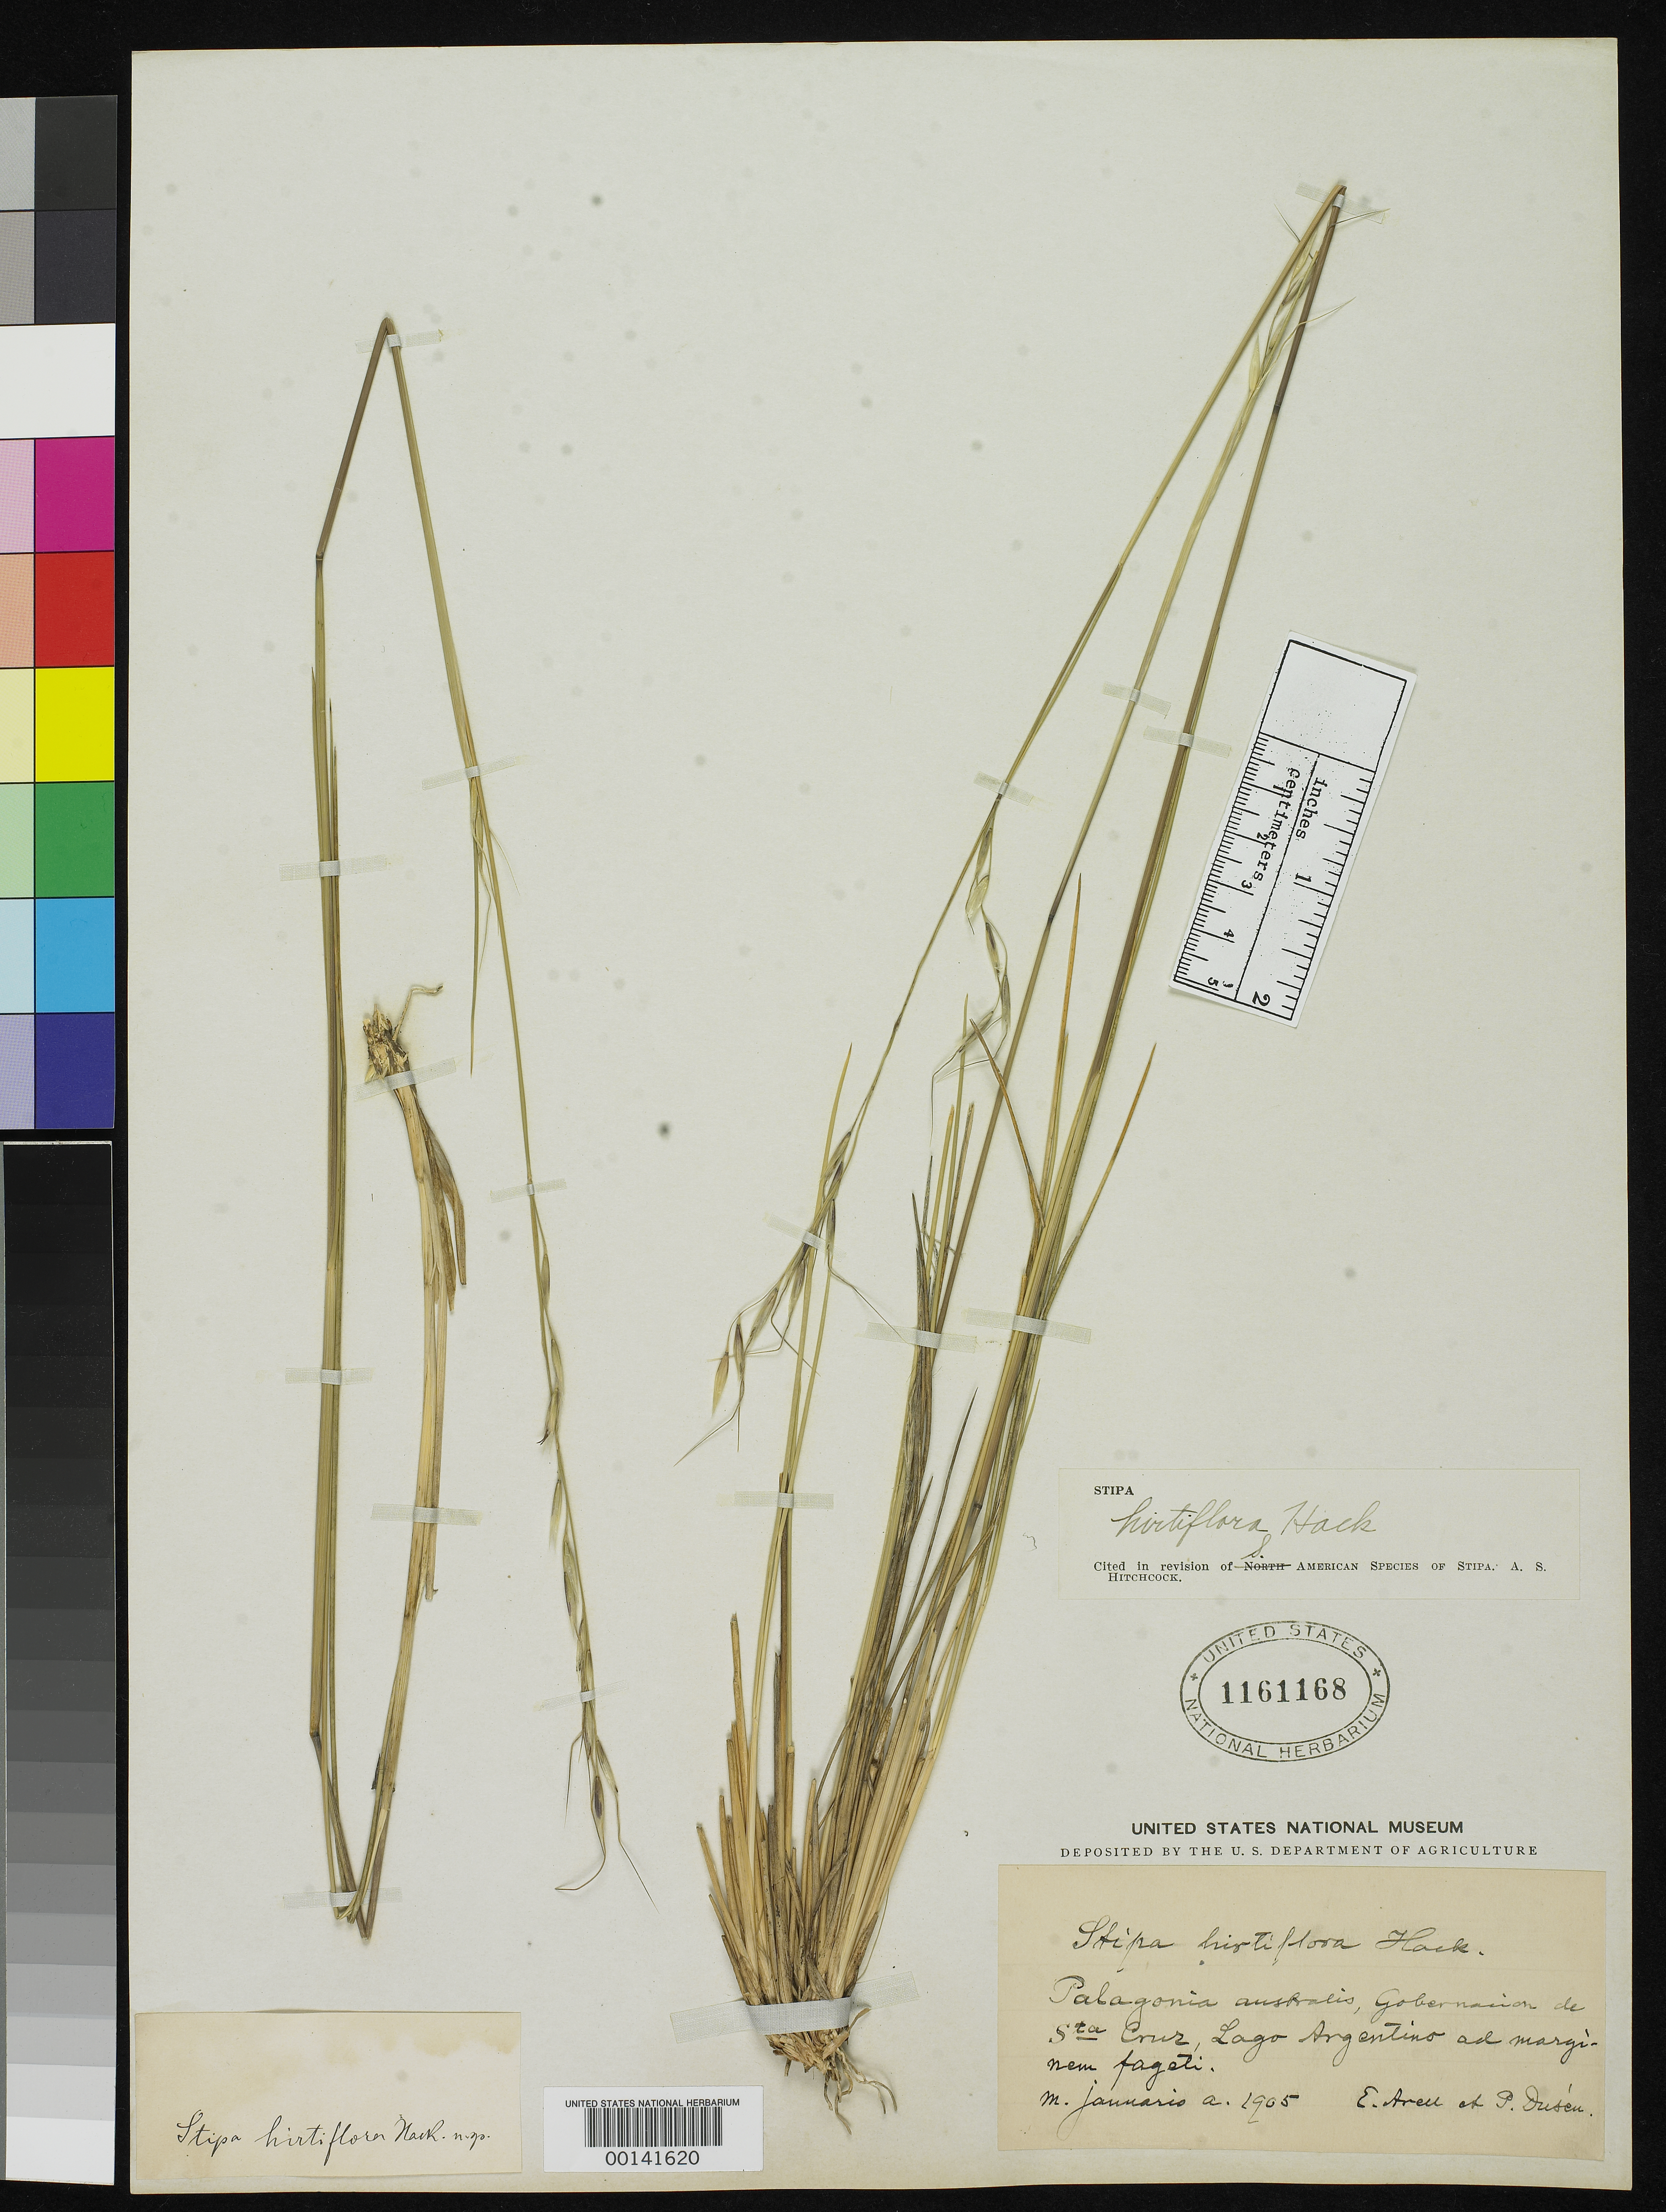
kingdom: Plantae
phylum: Tracheophyta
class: Liliopsida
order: Poales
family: Poaceae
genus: Stipa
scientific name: Stipa hirtiflora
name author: Hack. in Dusén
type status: Isotype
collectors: P. Dusén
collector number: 5640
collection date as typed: Jan 1905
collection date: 1905-01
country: Chile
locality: Patagonia Valle rivuli arroyo Pelque.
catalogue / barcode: US 1161168